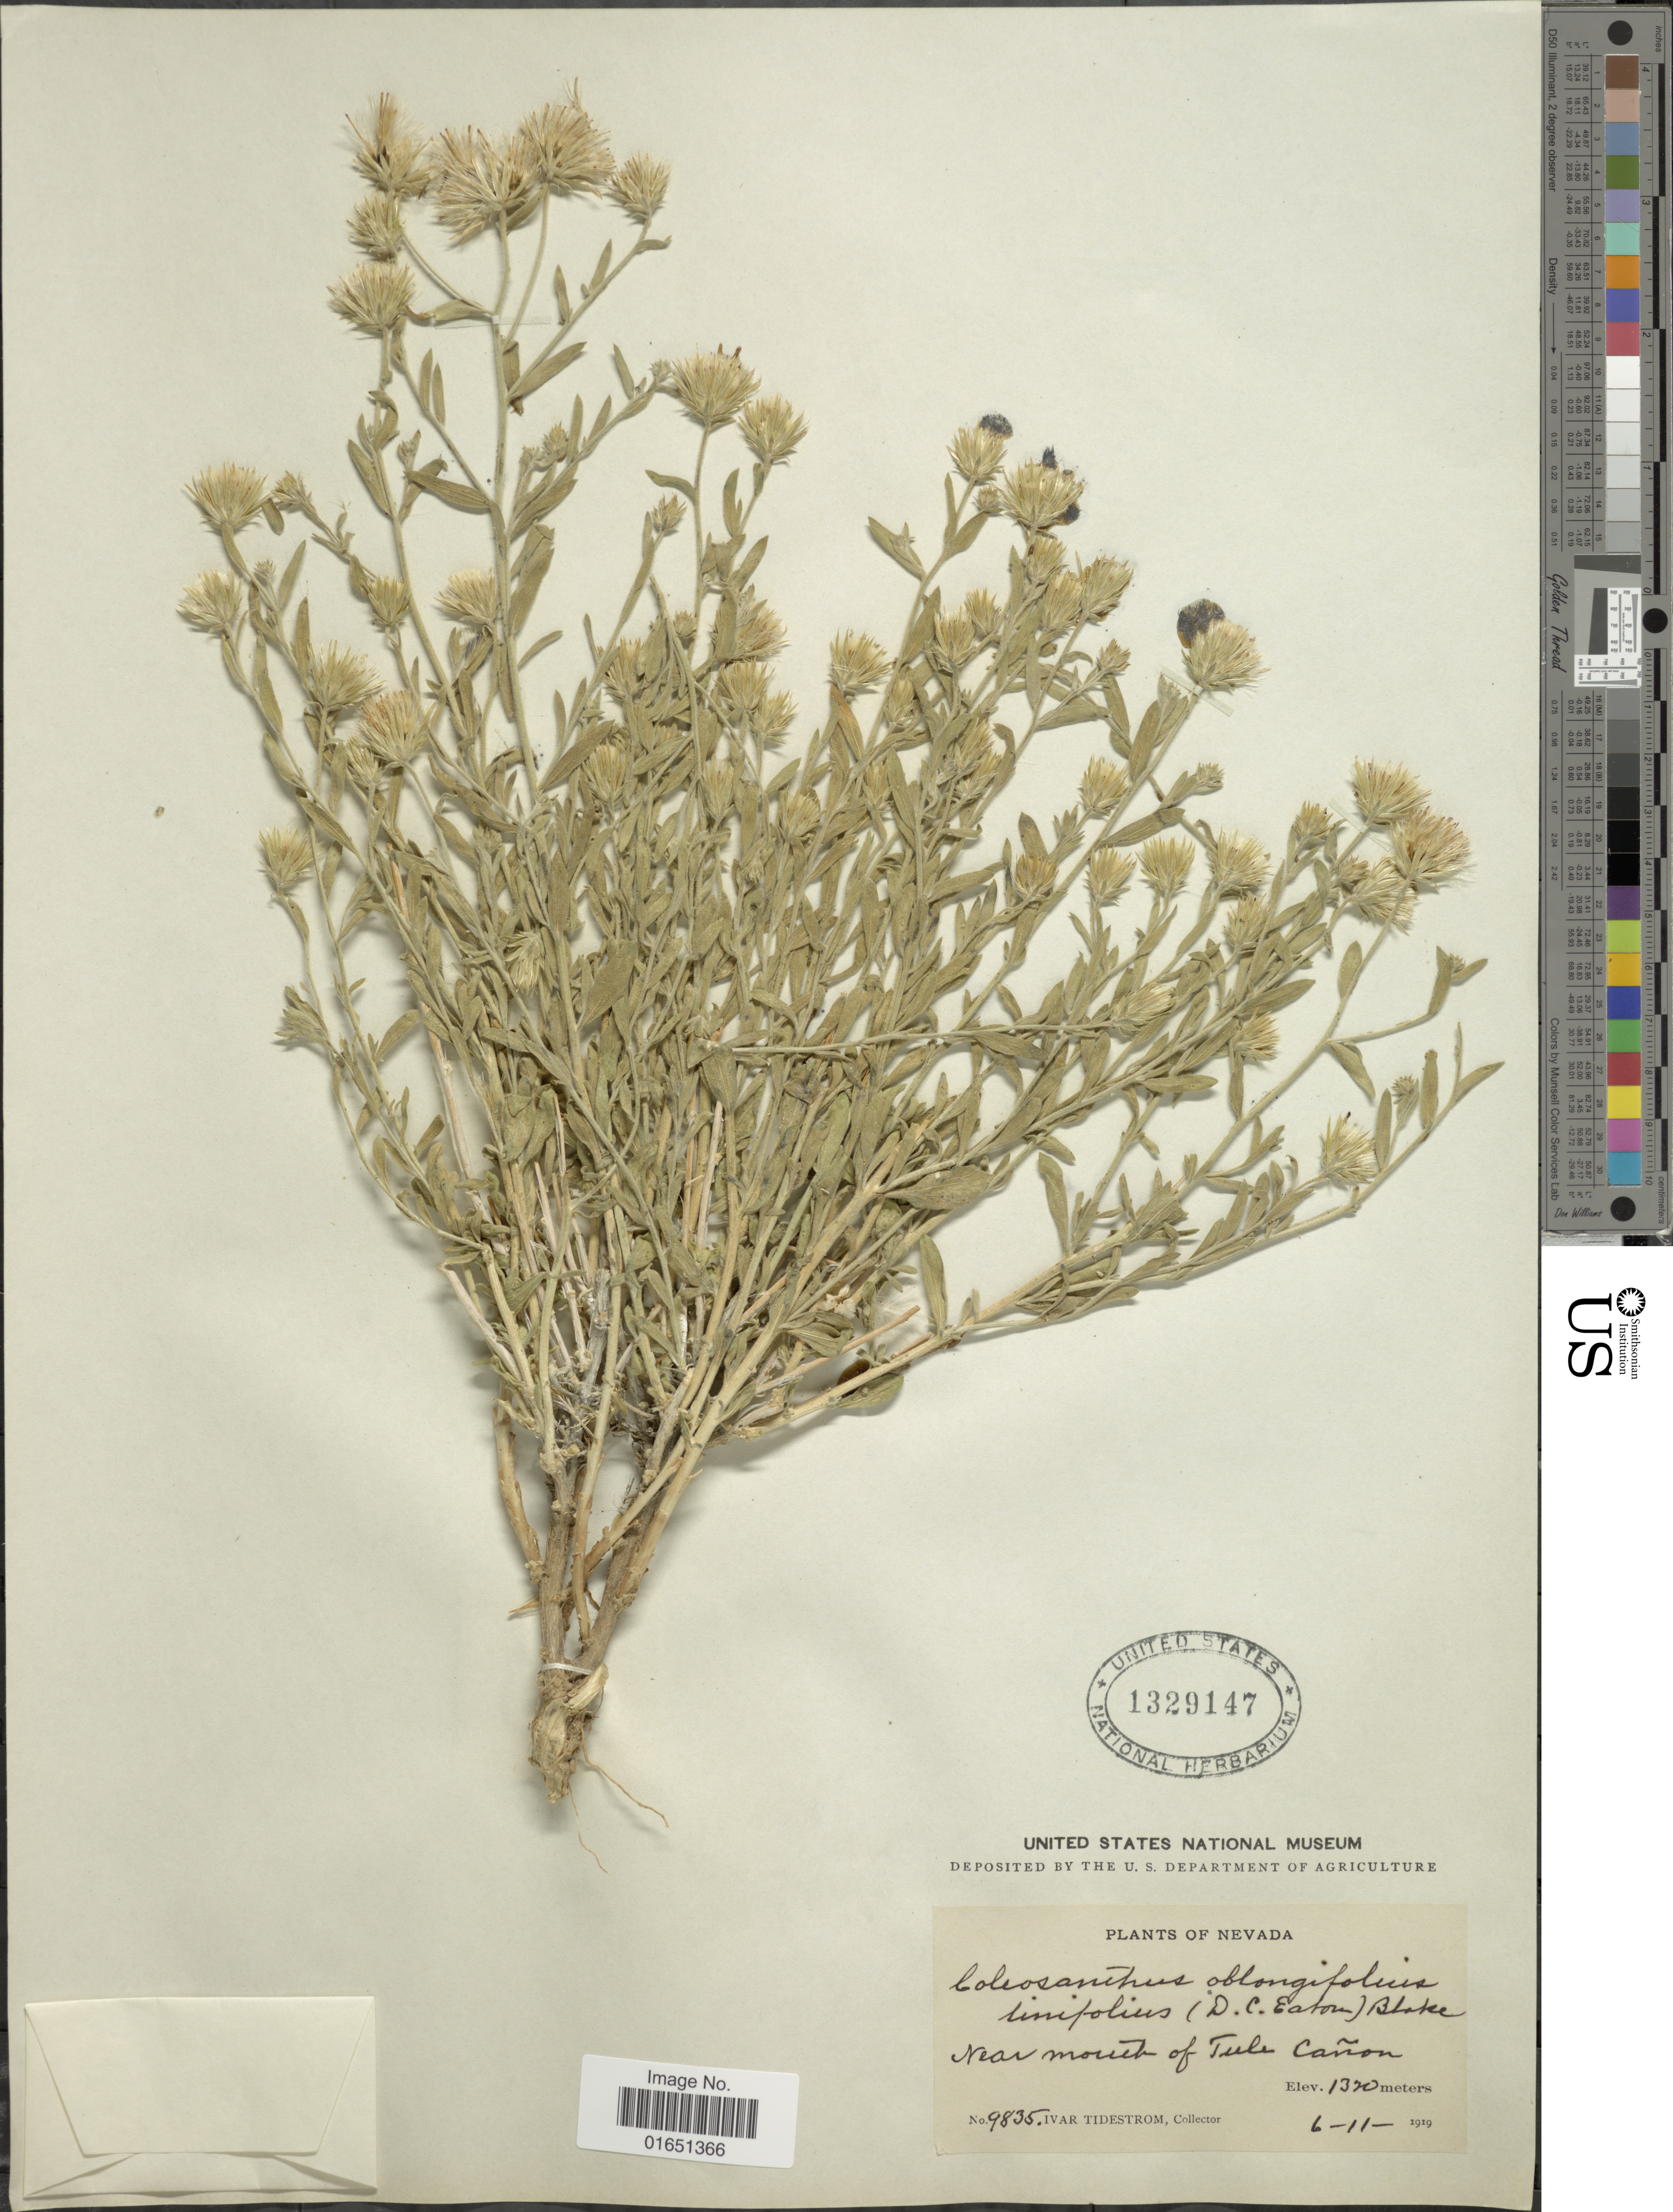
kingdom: Plantae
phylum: Tracheophyta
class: Magnoliopsida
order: Asterales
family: Asteraceae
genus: Brickellia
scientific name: Brickellia oblongifolia var. linifolia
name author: (D.C. Eaton) B.L. Rob.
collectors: I. F. Tidestrom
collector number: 9835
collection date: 1919-11-06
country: United States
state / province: Nevada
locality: Near mouth of Tule Cañon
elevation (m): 1320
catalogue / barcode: US 1329147